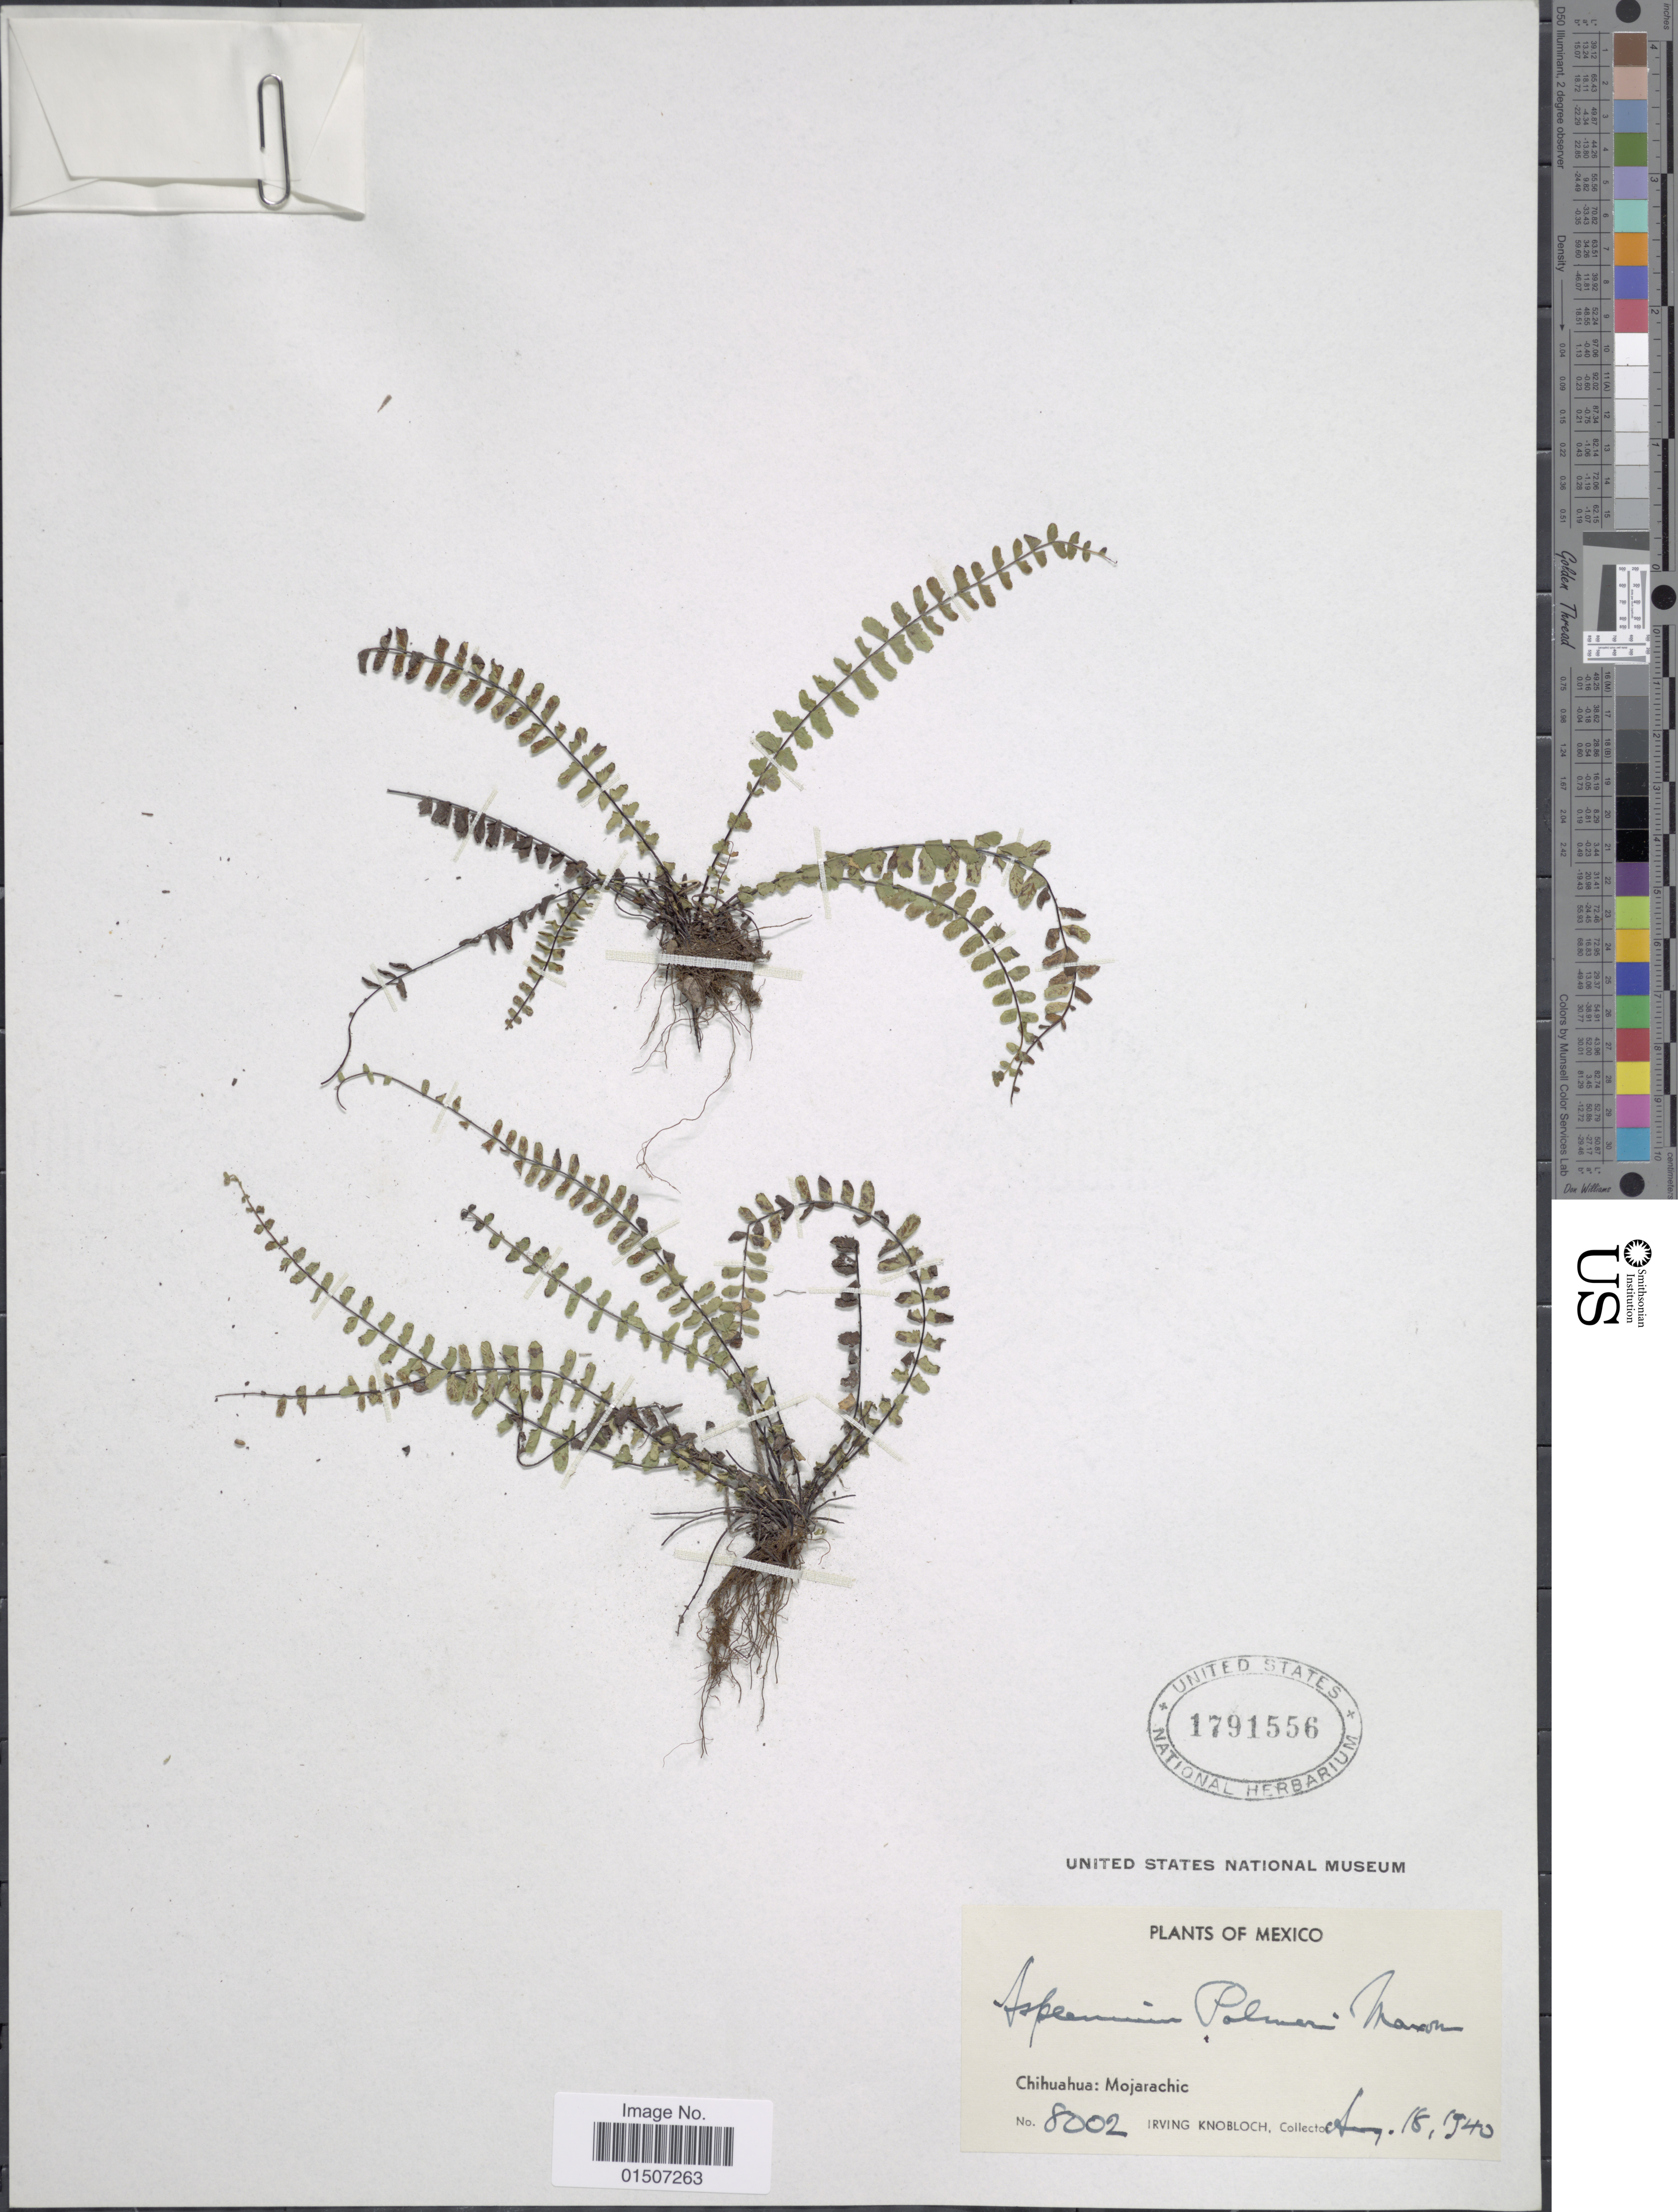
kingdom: Plantae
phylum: Tracheophyta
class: Polypodiopsida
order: Polypodiales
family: Aspleniaceae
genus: Asplenium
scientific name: Asplenium palmeri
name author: Maxon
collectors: I. W. Knobloch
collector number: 8002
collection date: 1940-08-18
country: Mexico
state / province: Chihuahua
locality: Mojarachic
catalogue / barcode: US 1791556